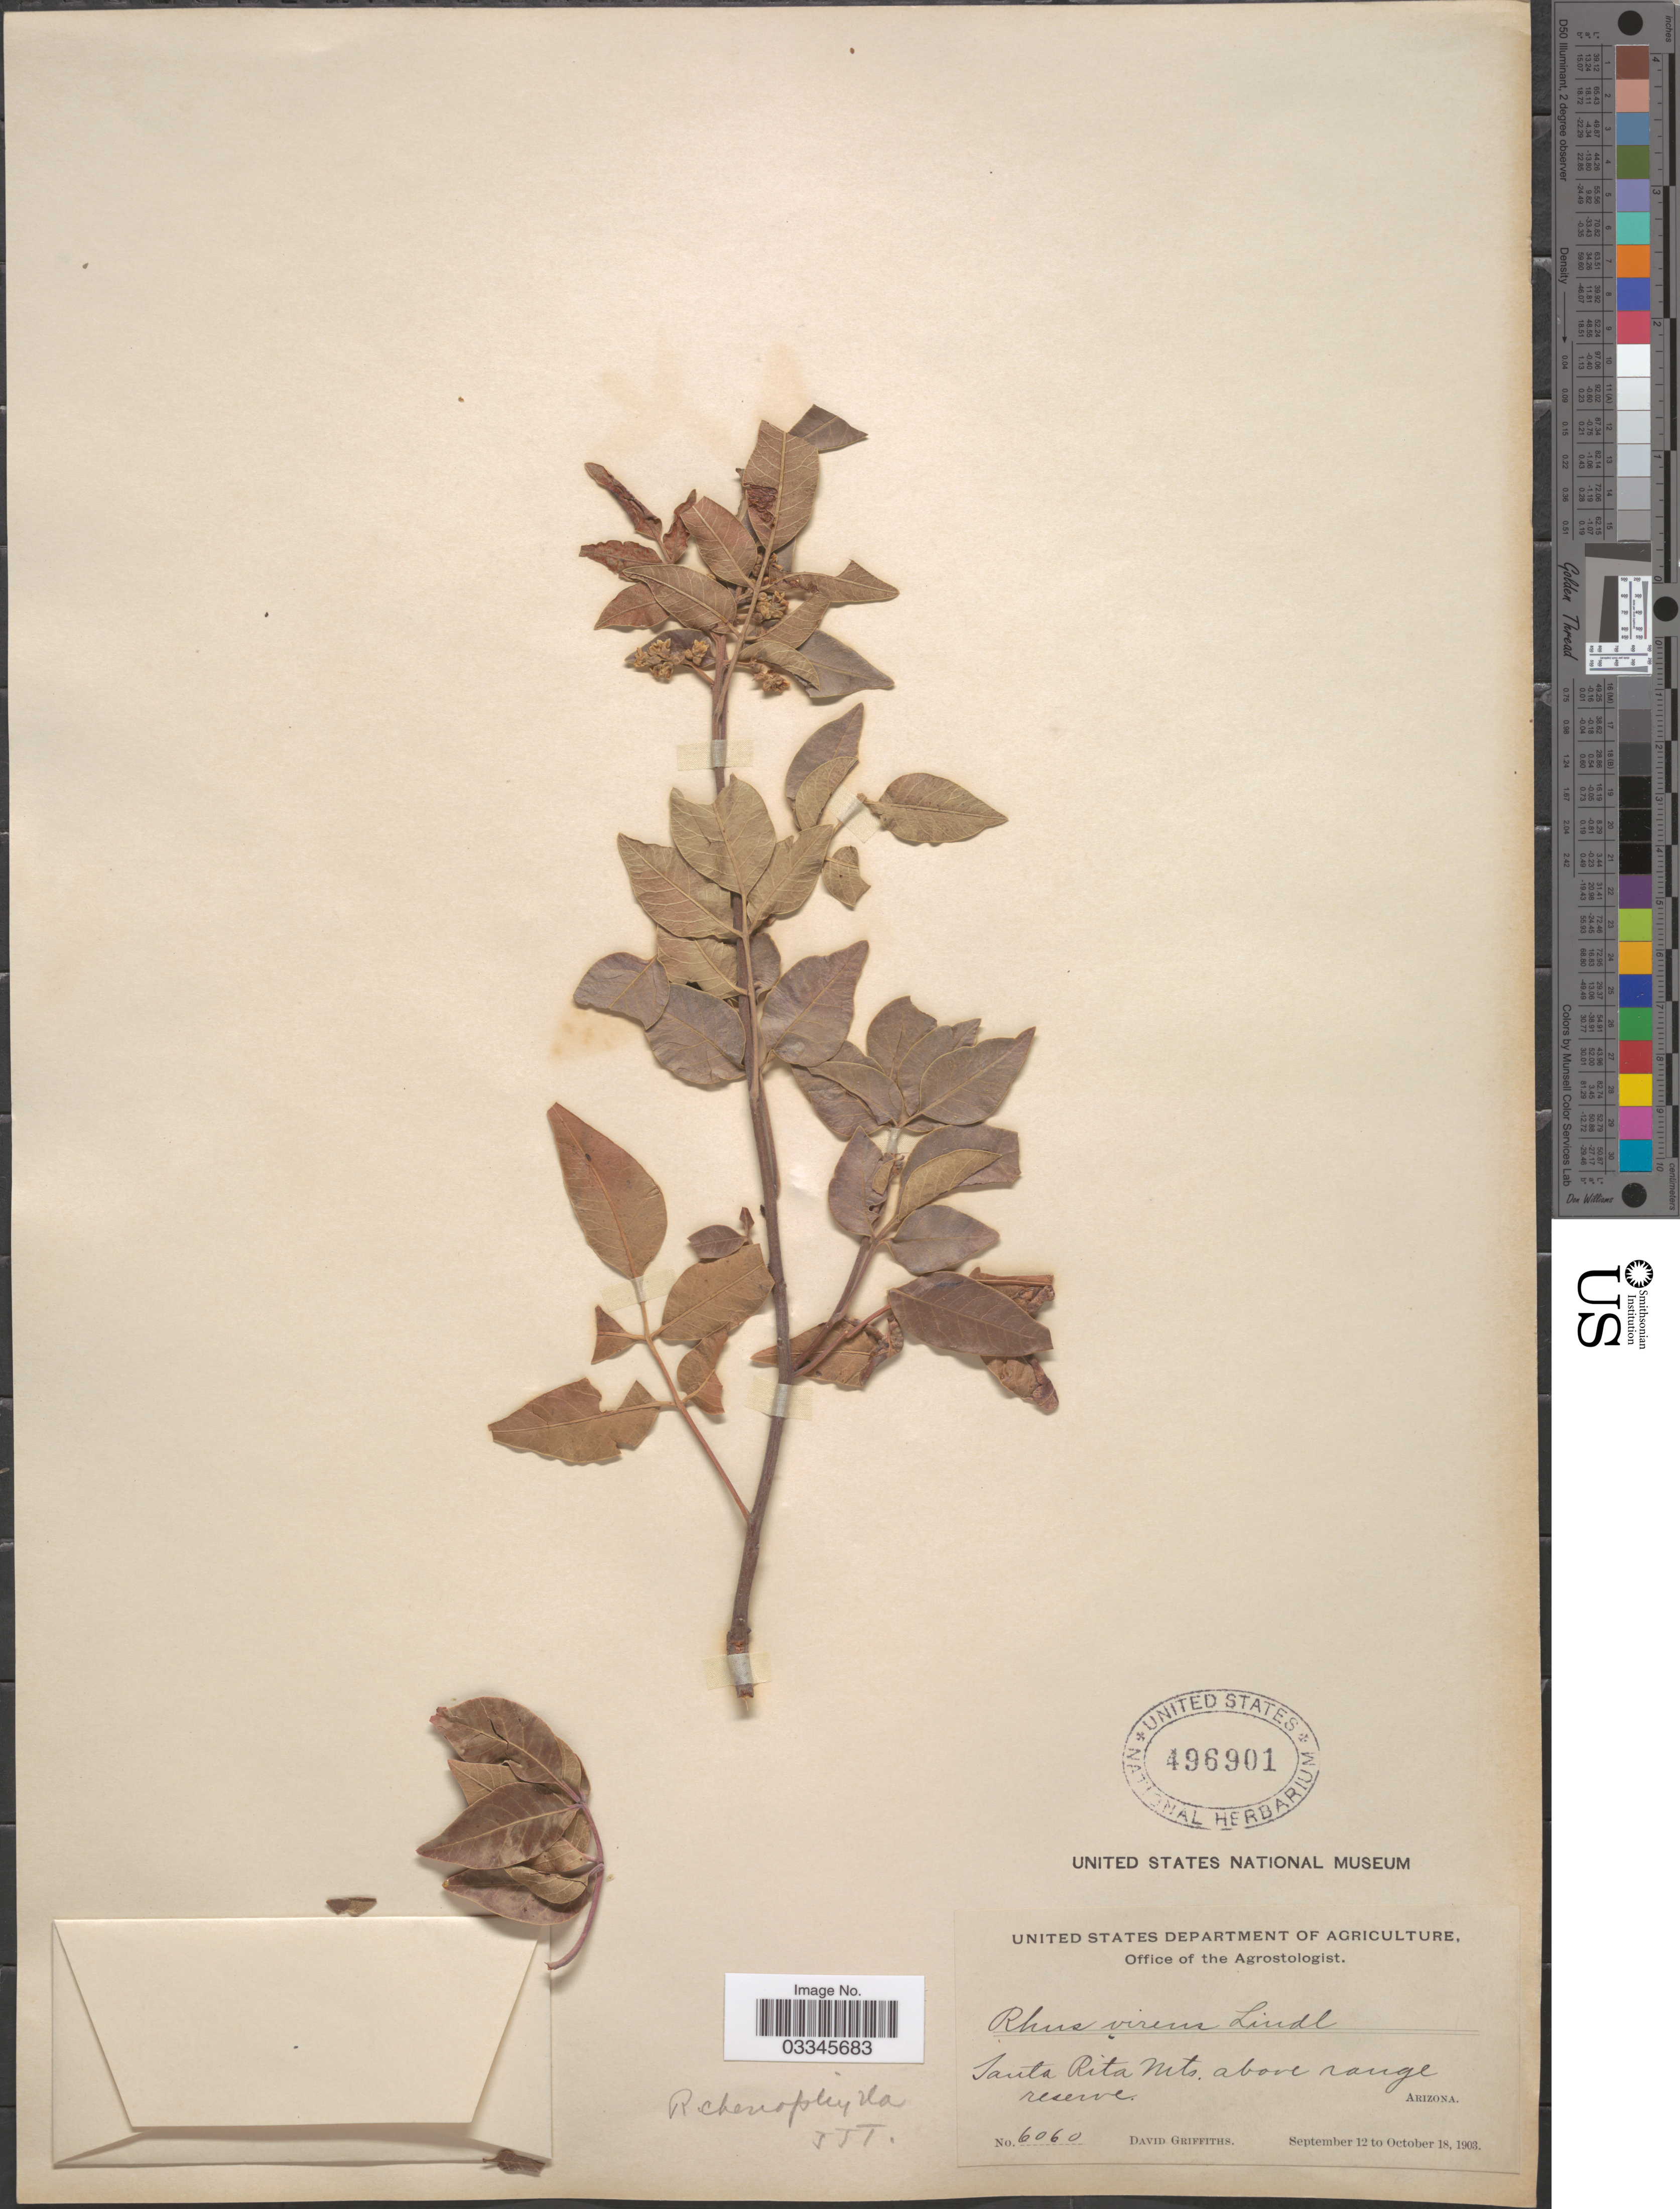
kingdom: Plantae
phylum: Tracheophyta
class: Magnoliopsida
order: Sapindales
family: Anacardiaceae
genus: Rhus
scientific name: Rhus choriophylla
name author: Wooton & Standl.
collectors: D. Griffiths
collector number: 6060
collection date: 1903-09-12/1903-10-18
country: United States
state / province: Arizona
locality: Santa Rita Mts. above range reserve.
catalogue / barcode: US 496901